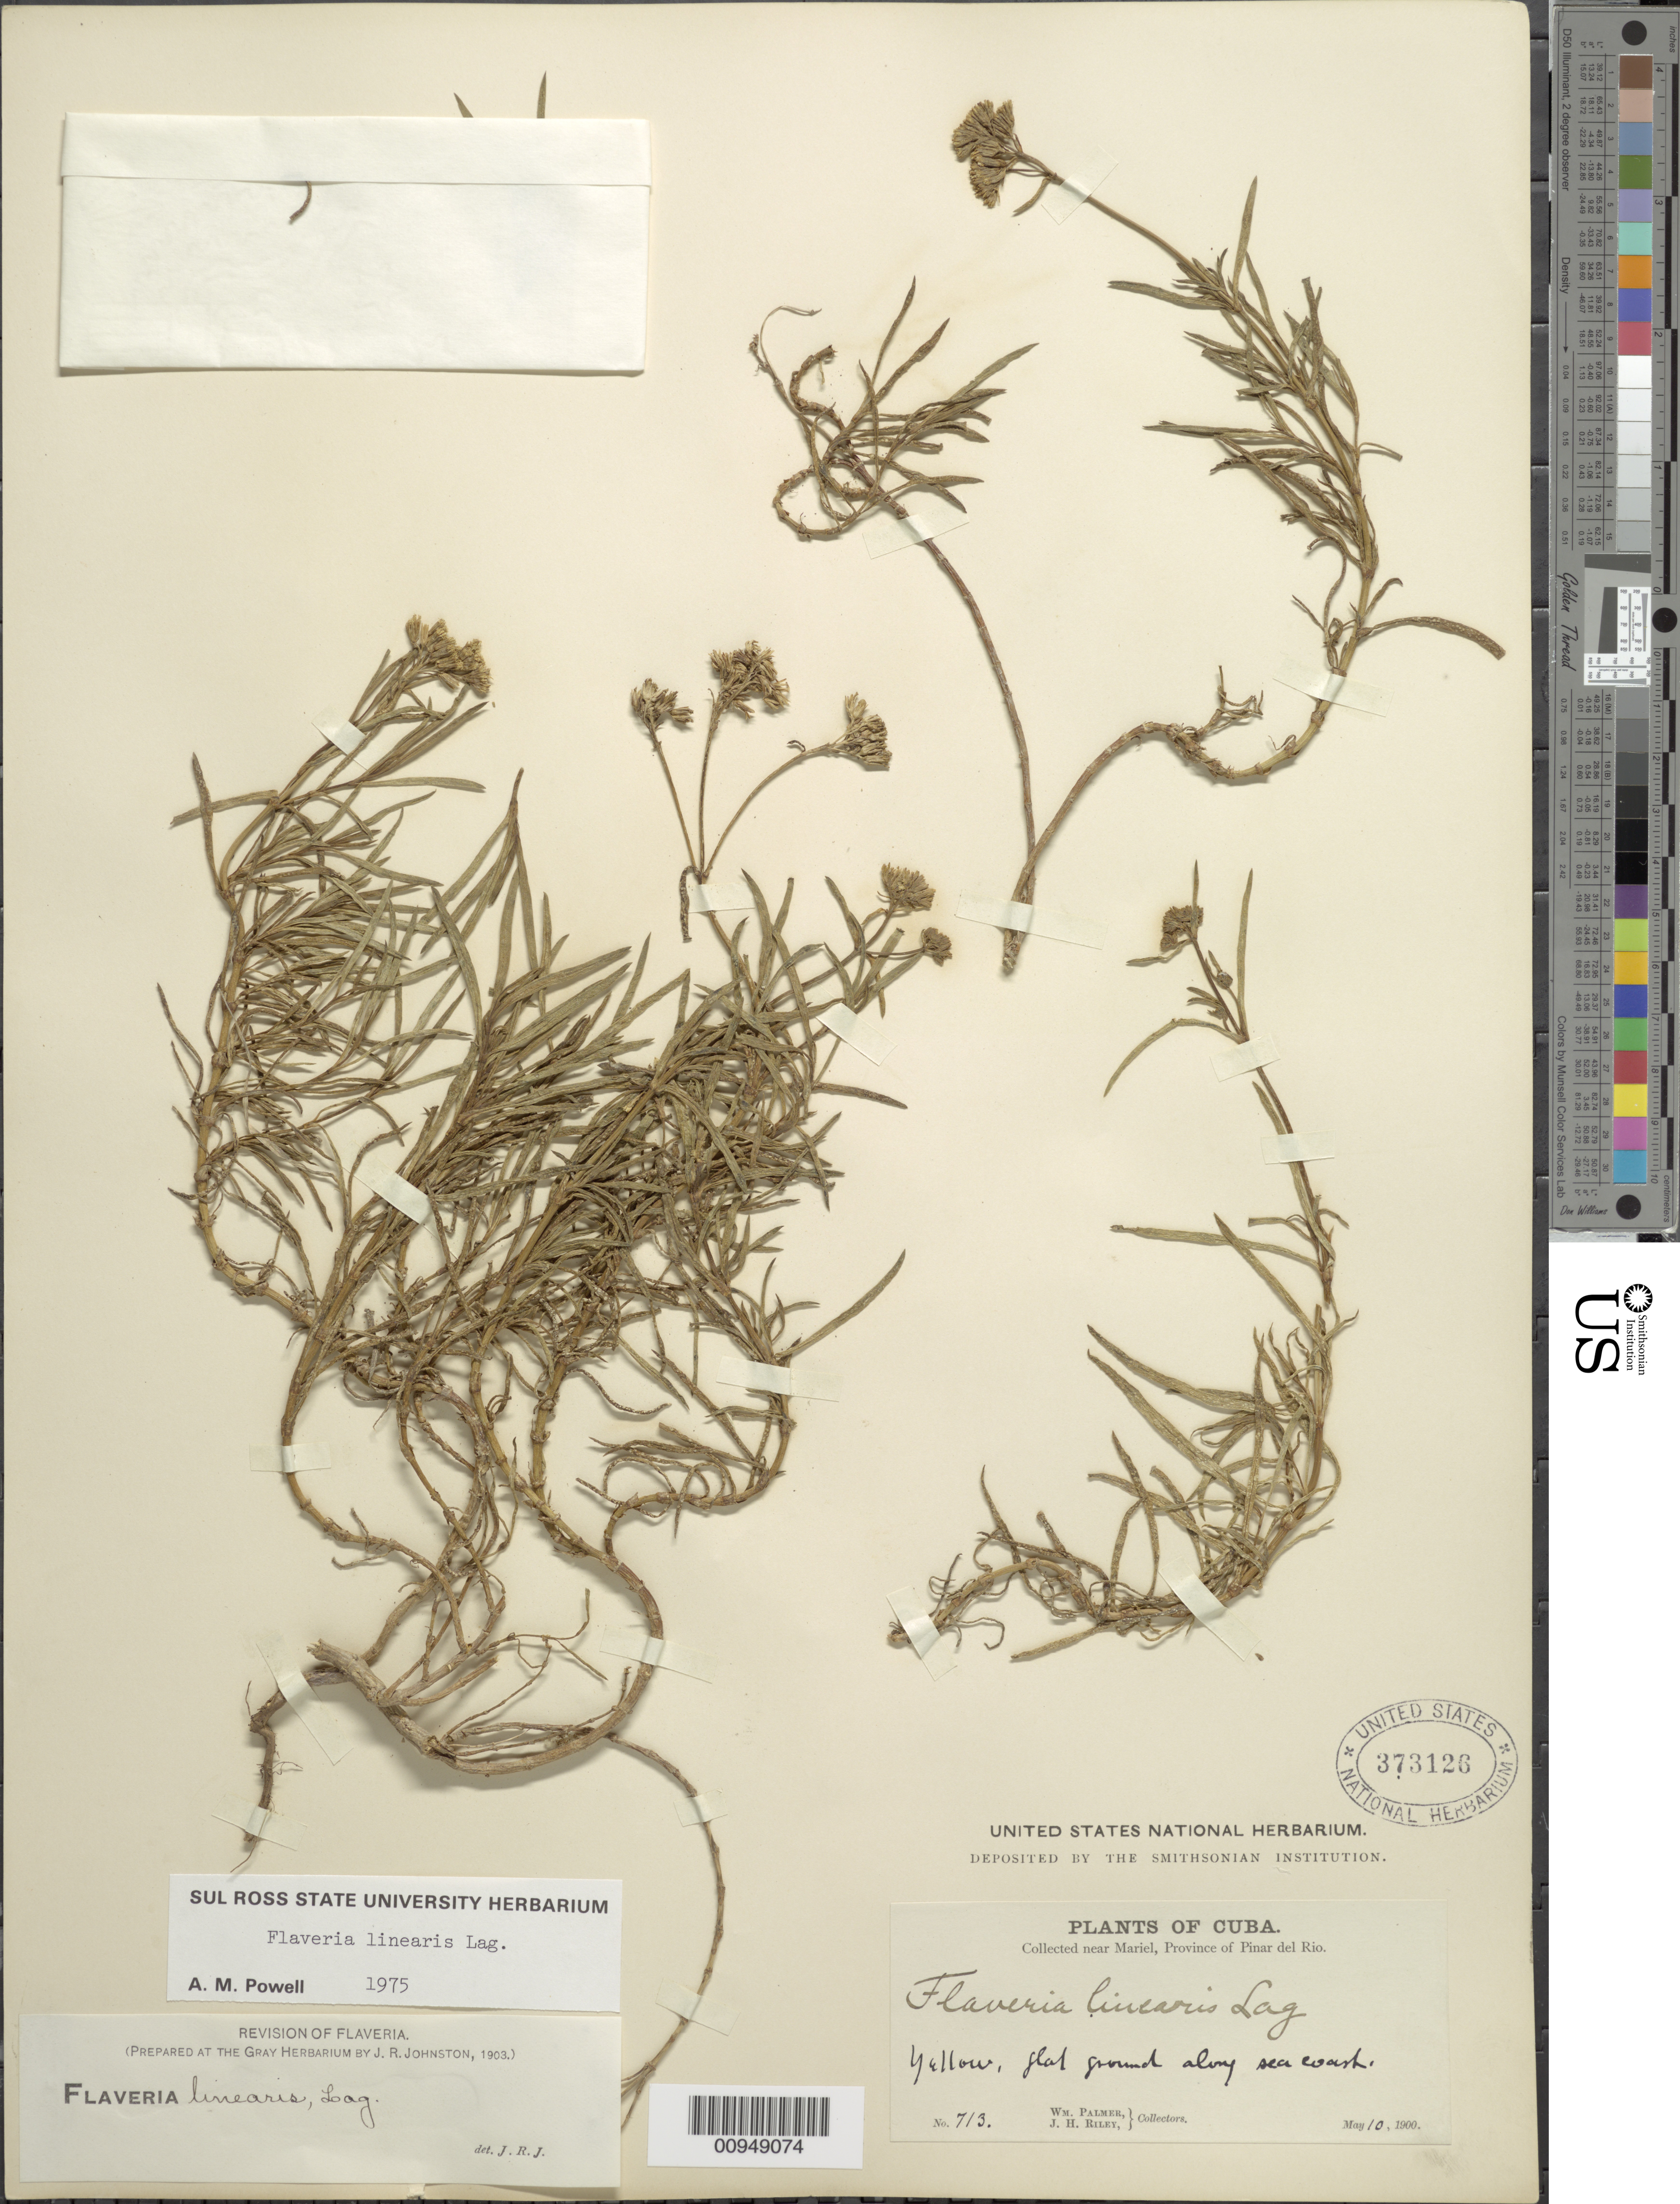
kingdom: Plantae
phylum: Tracheophyta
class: Magnoliopsida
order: Asterales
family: Asteraceae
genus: Flaveria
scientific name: Flaveria linearis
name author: Lag.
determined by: Powell, A. M.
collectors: W. Palmer & J. H. Riley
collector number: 713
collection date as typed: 10 May 1900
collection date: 1900-05-10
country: Cuba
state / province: Pinar del Rio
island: Cuba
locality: Near Mariel, along sea coast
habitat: Flat ground along sea coast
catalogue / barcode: US 373126